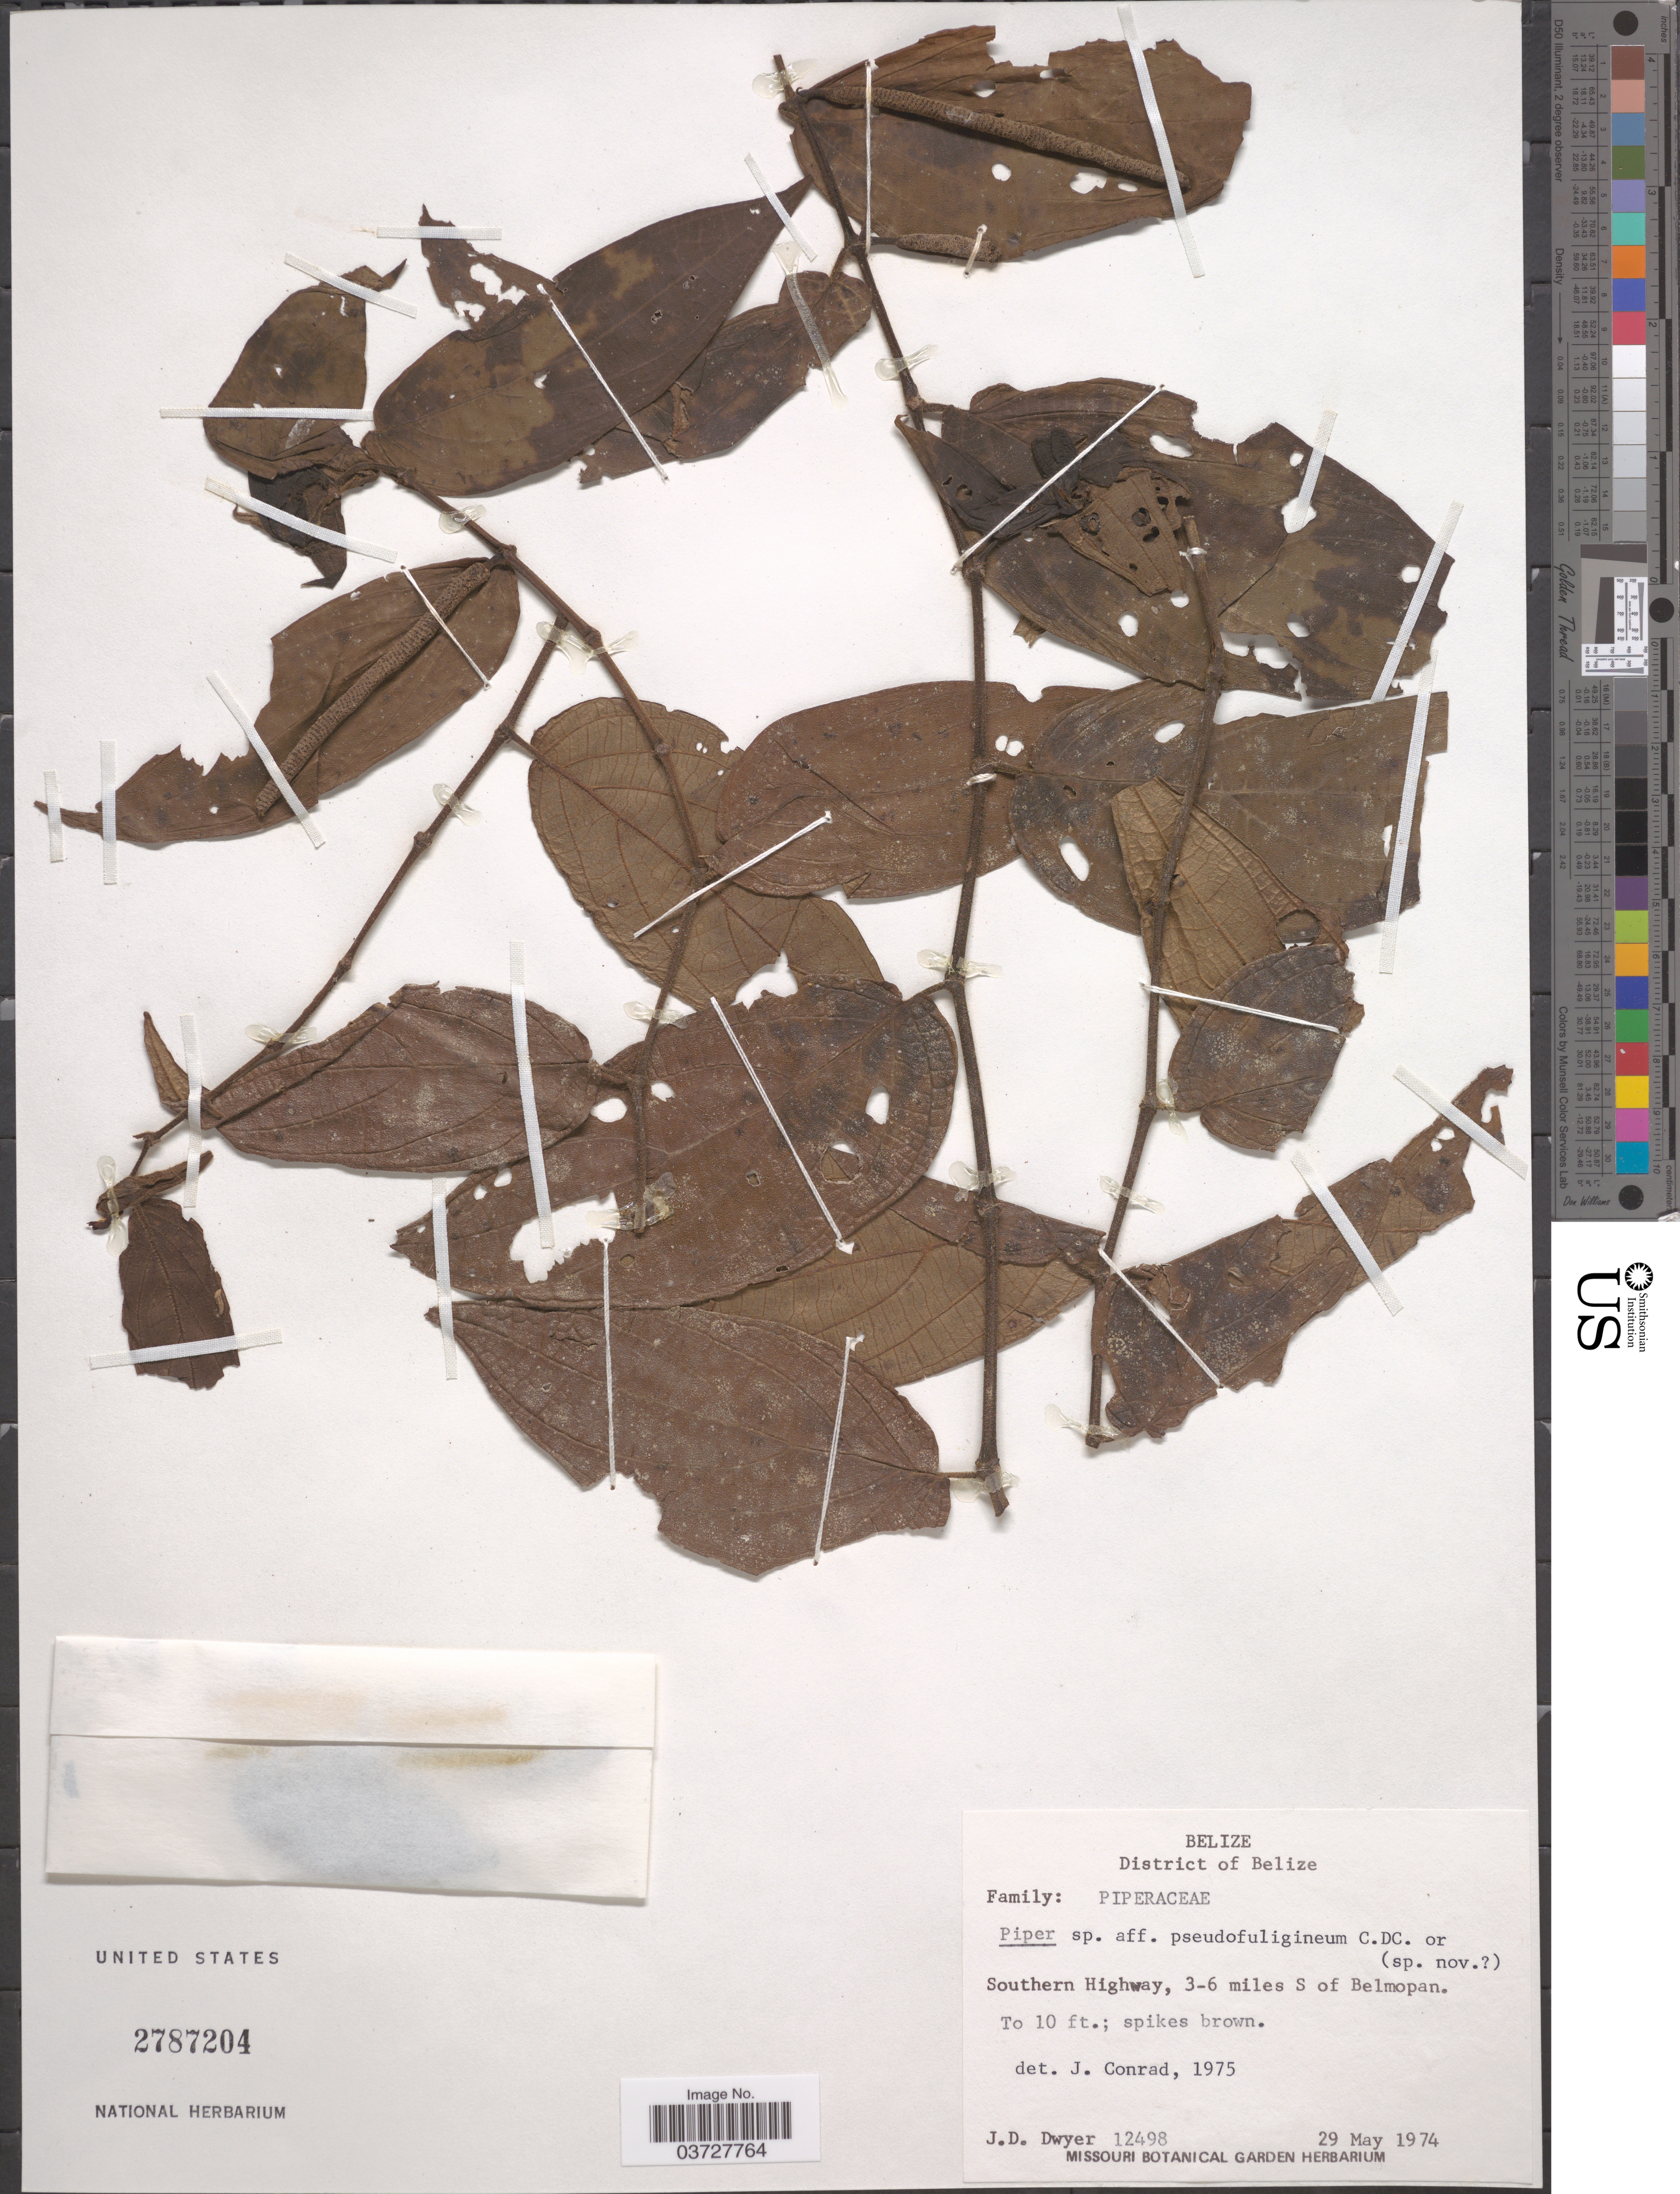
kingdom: Plantae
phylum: Tracheophyta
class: Magnoliopsida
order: Piperales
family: Piperaceae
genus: Piper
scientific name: Piper pseudofuligineum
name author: C. DC.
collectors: J. D. Dwyer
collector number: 12498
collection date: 1974-05-29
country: Belize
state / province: Belize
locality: District of Belize. Southern Highway, 3-6 miles S of Belmopan.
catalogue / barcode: US 2787204